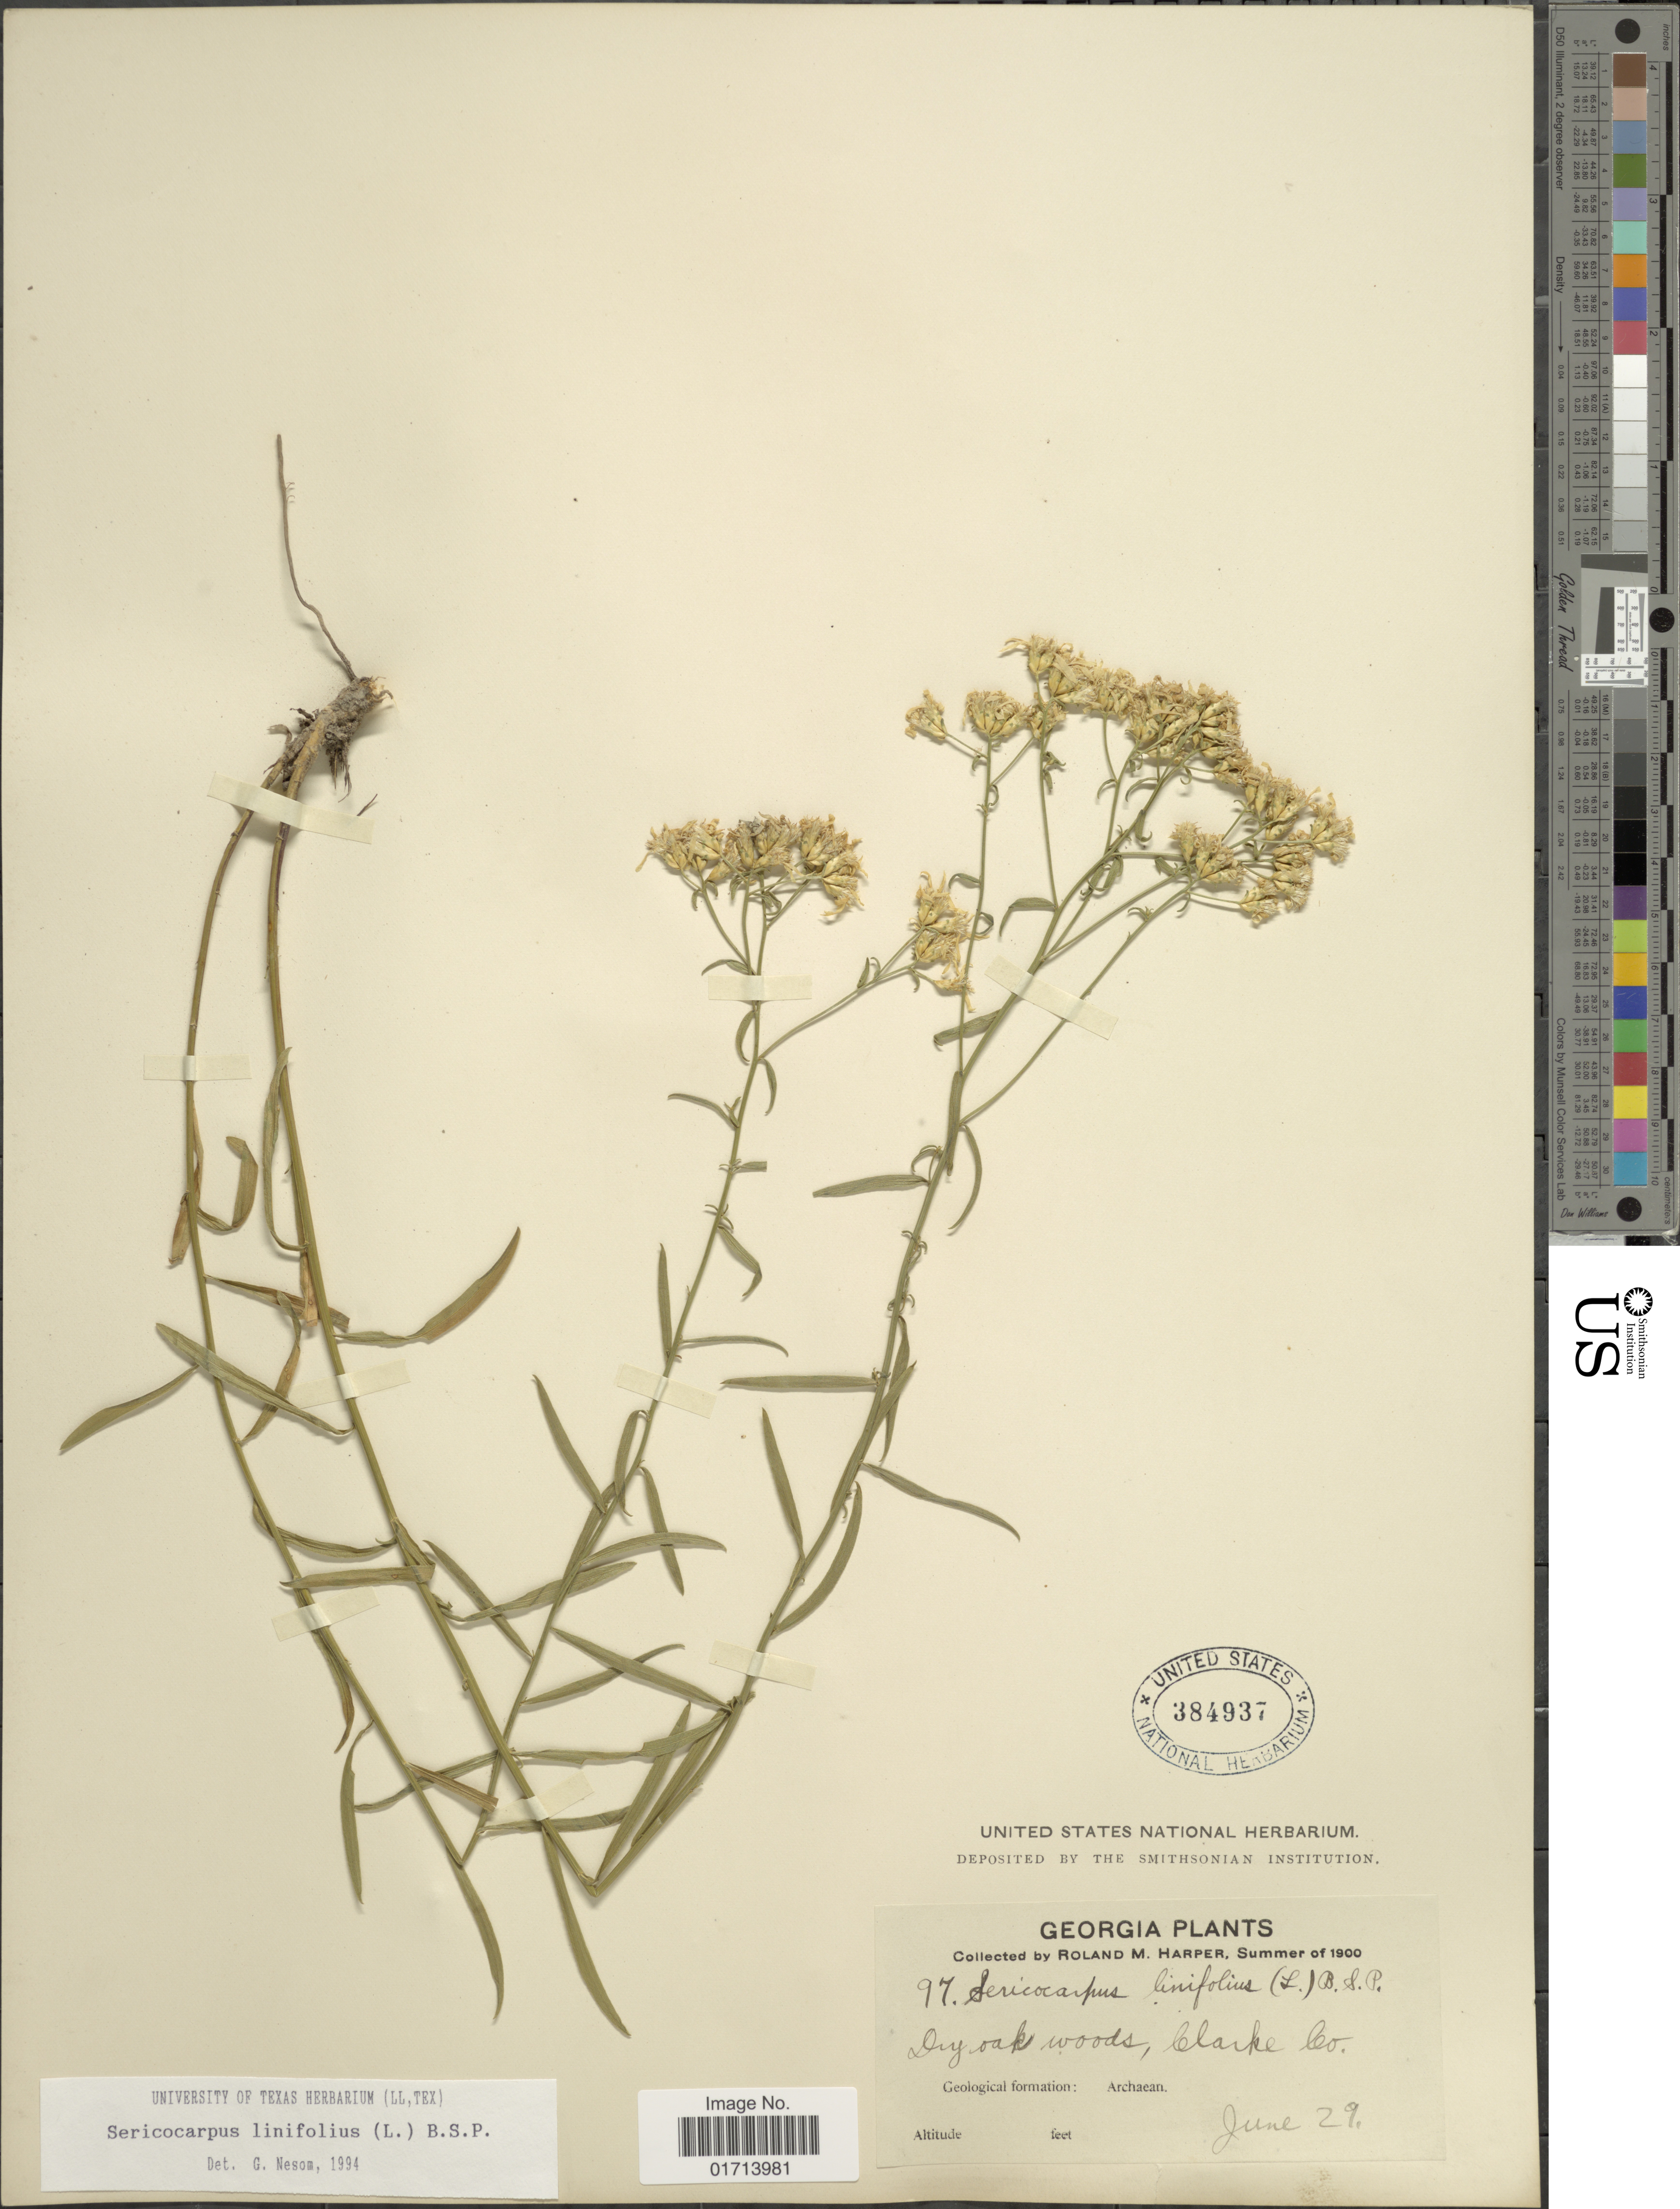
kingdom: Plantae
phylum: Tracheophyta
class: Magnoliopsida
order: Asterales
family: Asteraceae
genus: Sericocarpus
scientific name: Sericocarpus linifolius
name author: (L.) Britton, Stearns & Poggenb.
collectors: R. M. Harper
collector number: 97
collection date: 1900-06-29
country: United States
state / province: Georgia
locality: Blanke Co. Archaen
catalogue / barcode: US 384937